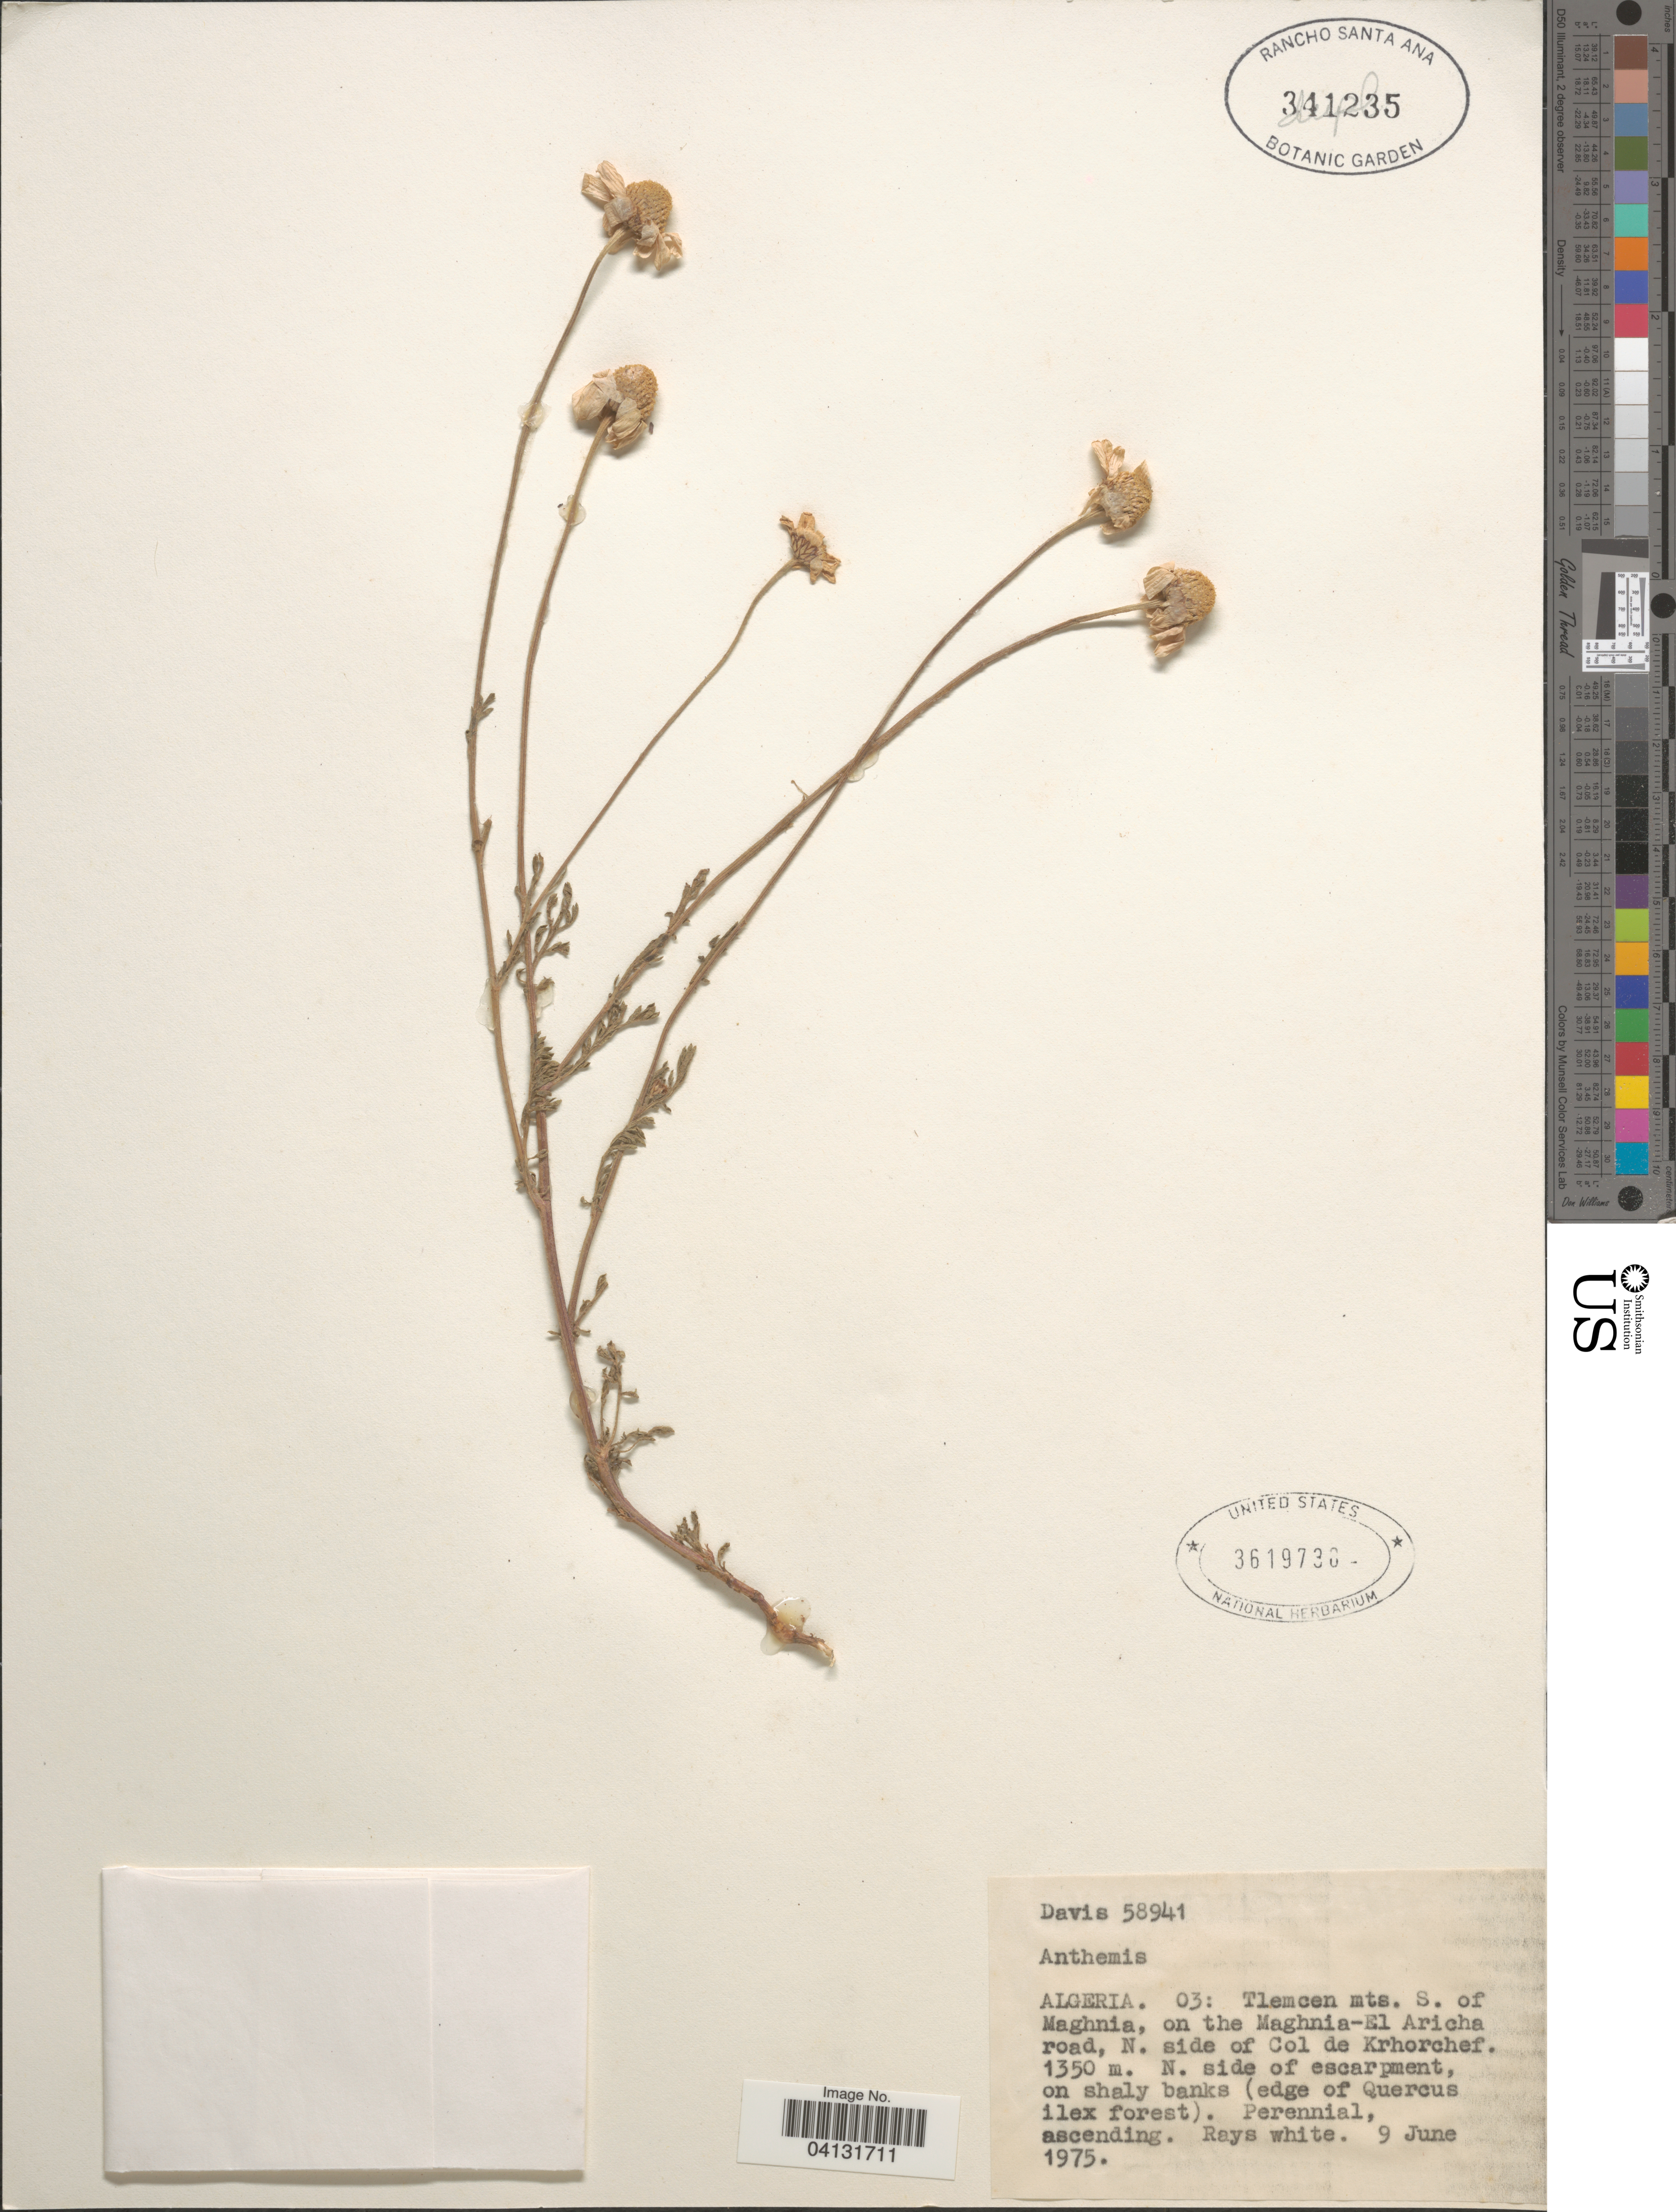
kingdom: Plantae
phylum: Tracheophyta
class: Magnoliopsida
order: Asterales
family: Asteraceae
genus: Anthemis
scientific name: Anthemis sp.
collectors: -. Davis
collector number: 58941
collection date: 1975-06-09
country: Algeria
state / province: Tlemcen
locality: Algeria. 03: Tlemcen mts. S. of Maghnia, on the Maghnia-El Aricha road, N. side of Col de Krhorchef.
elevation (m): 1350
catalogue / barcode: US 3619738